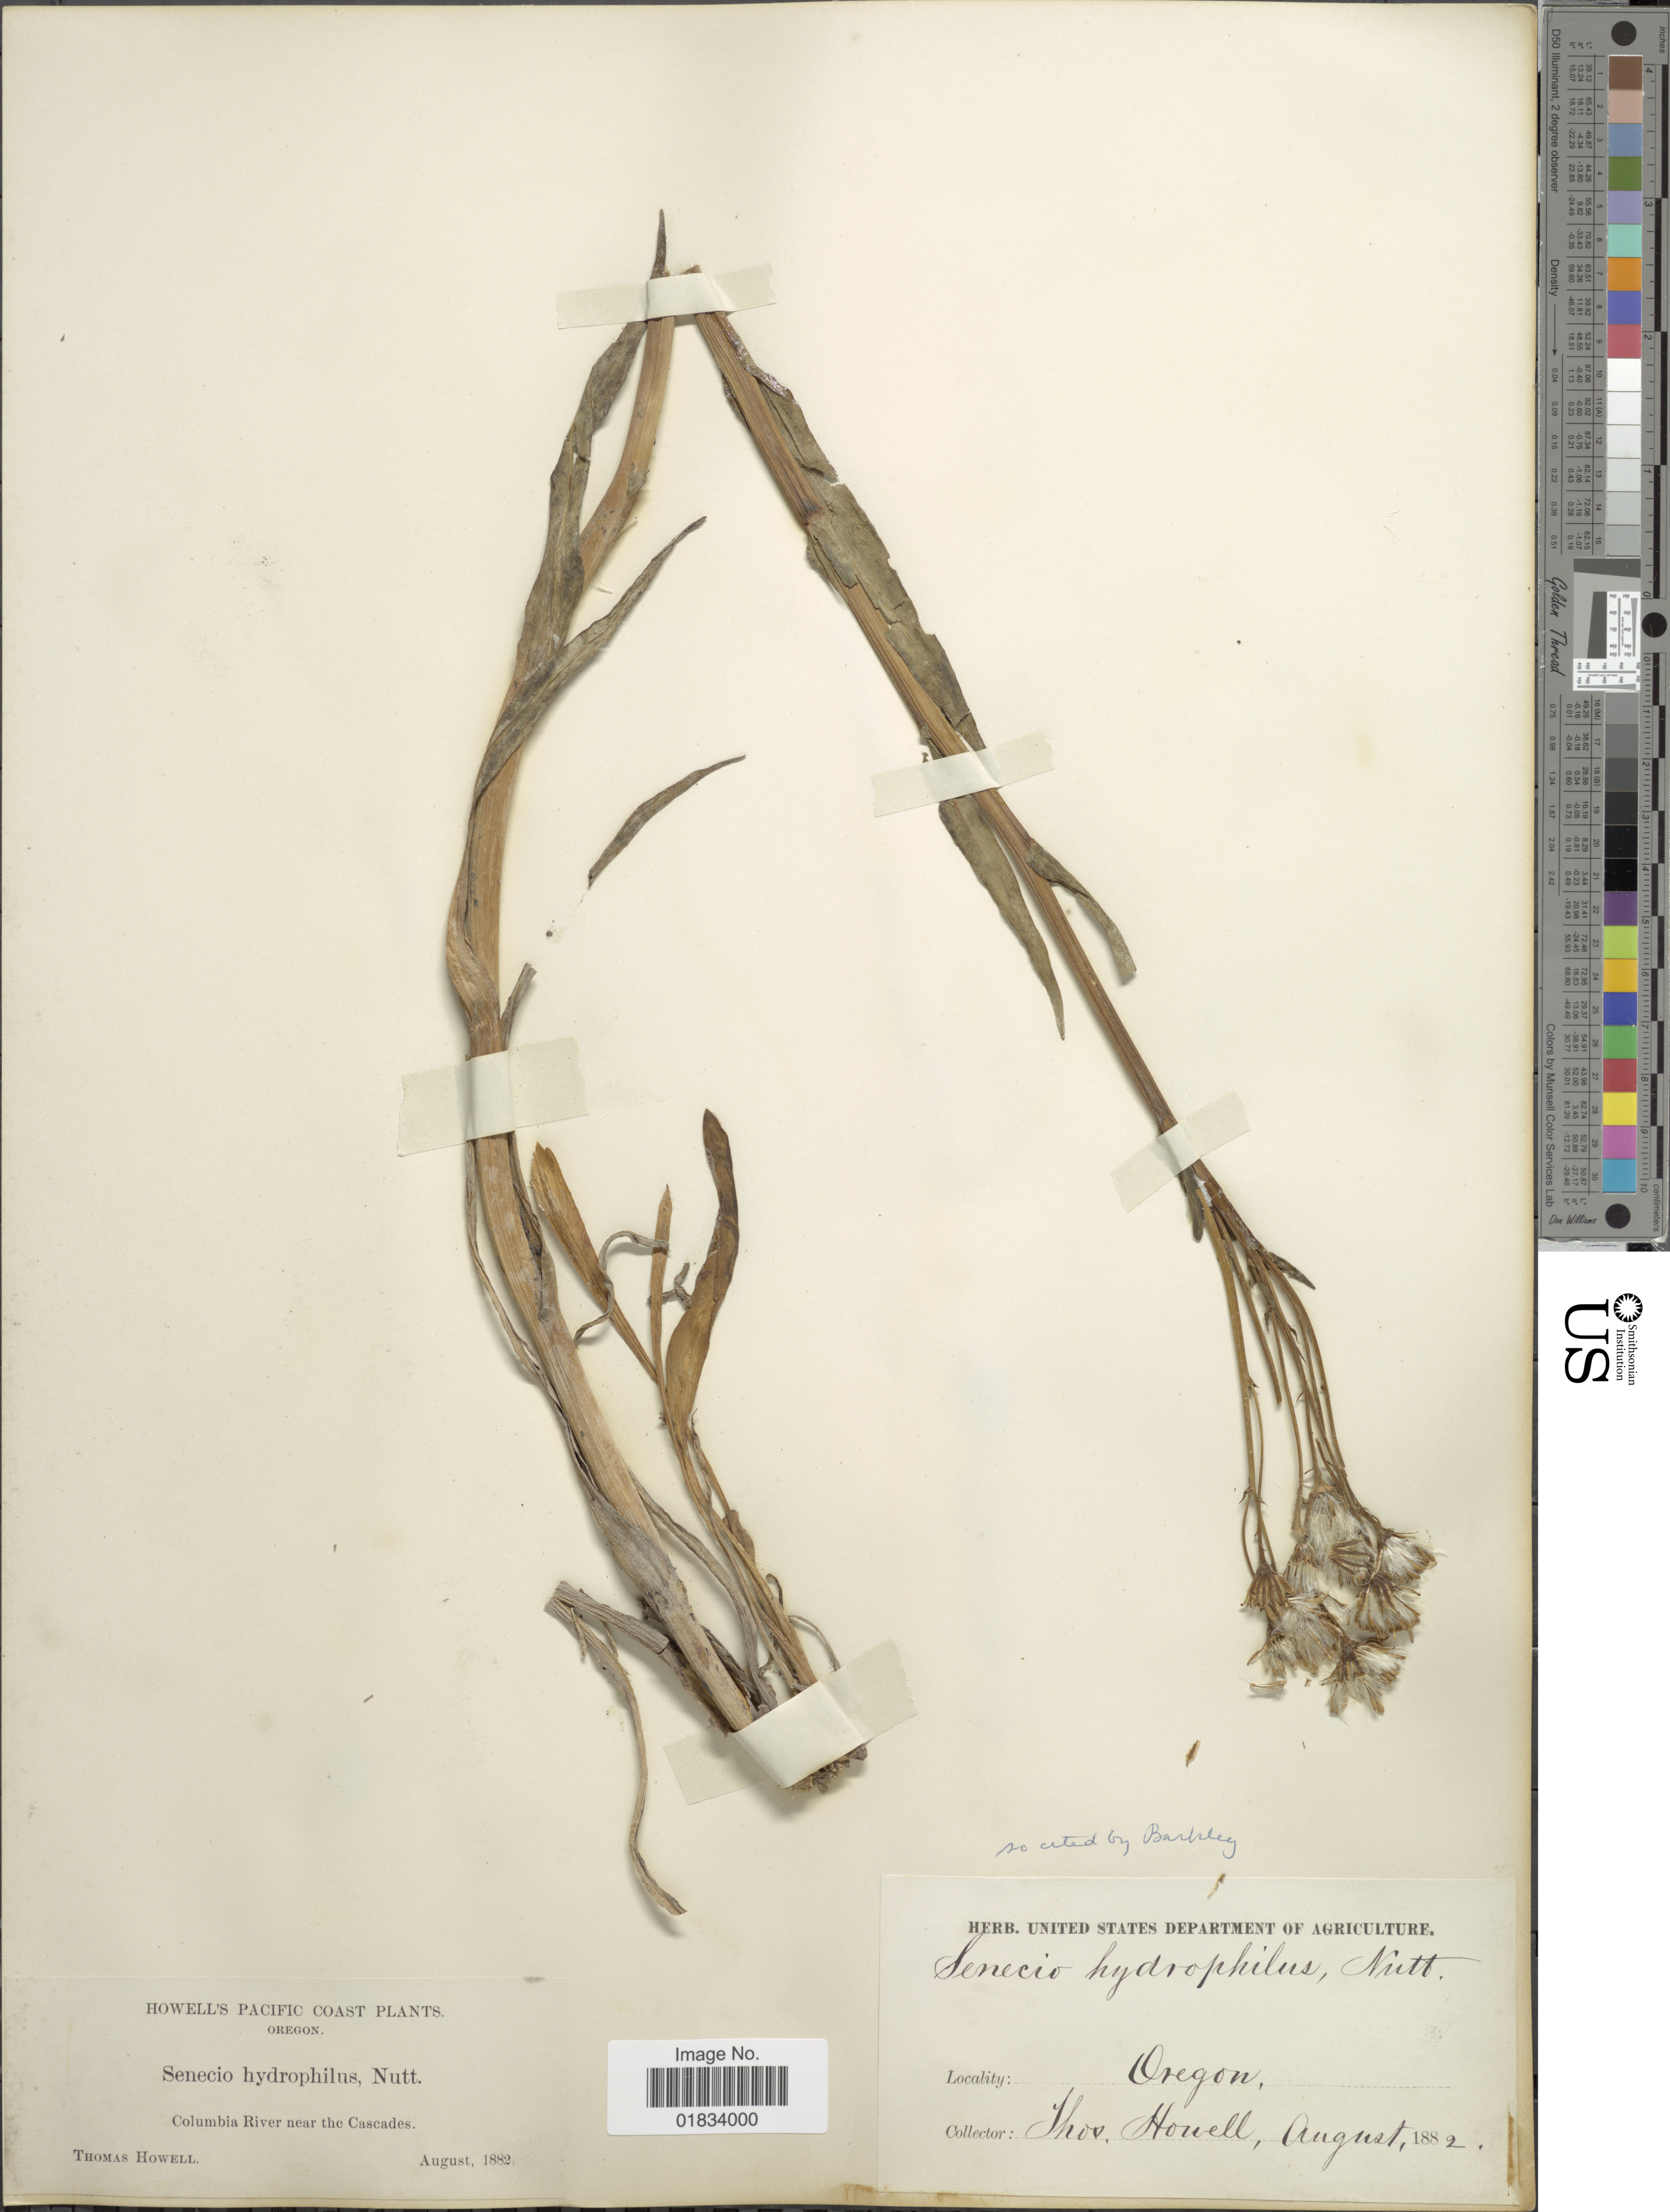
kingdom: Plantae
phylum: Tracheophyta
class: Magnoliopsida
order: Asterales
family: Asteraceae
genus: Senecio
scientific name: Senecio hydrophilus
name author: Nutt.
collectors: T. Howell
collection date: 1882-08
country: United States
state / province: Oregon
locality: Pacific Coast, Colombia River near the Cascades